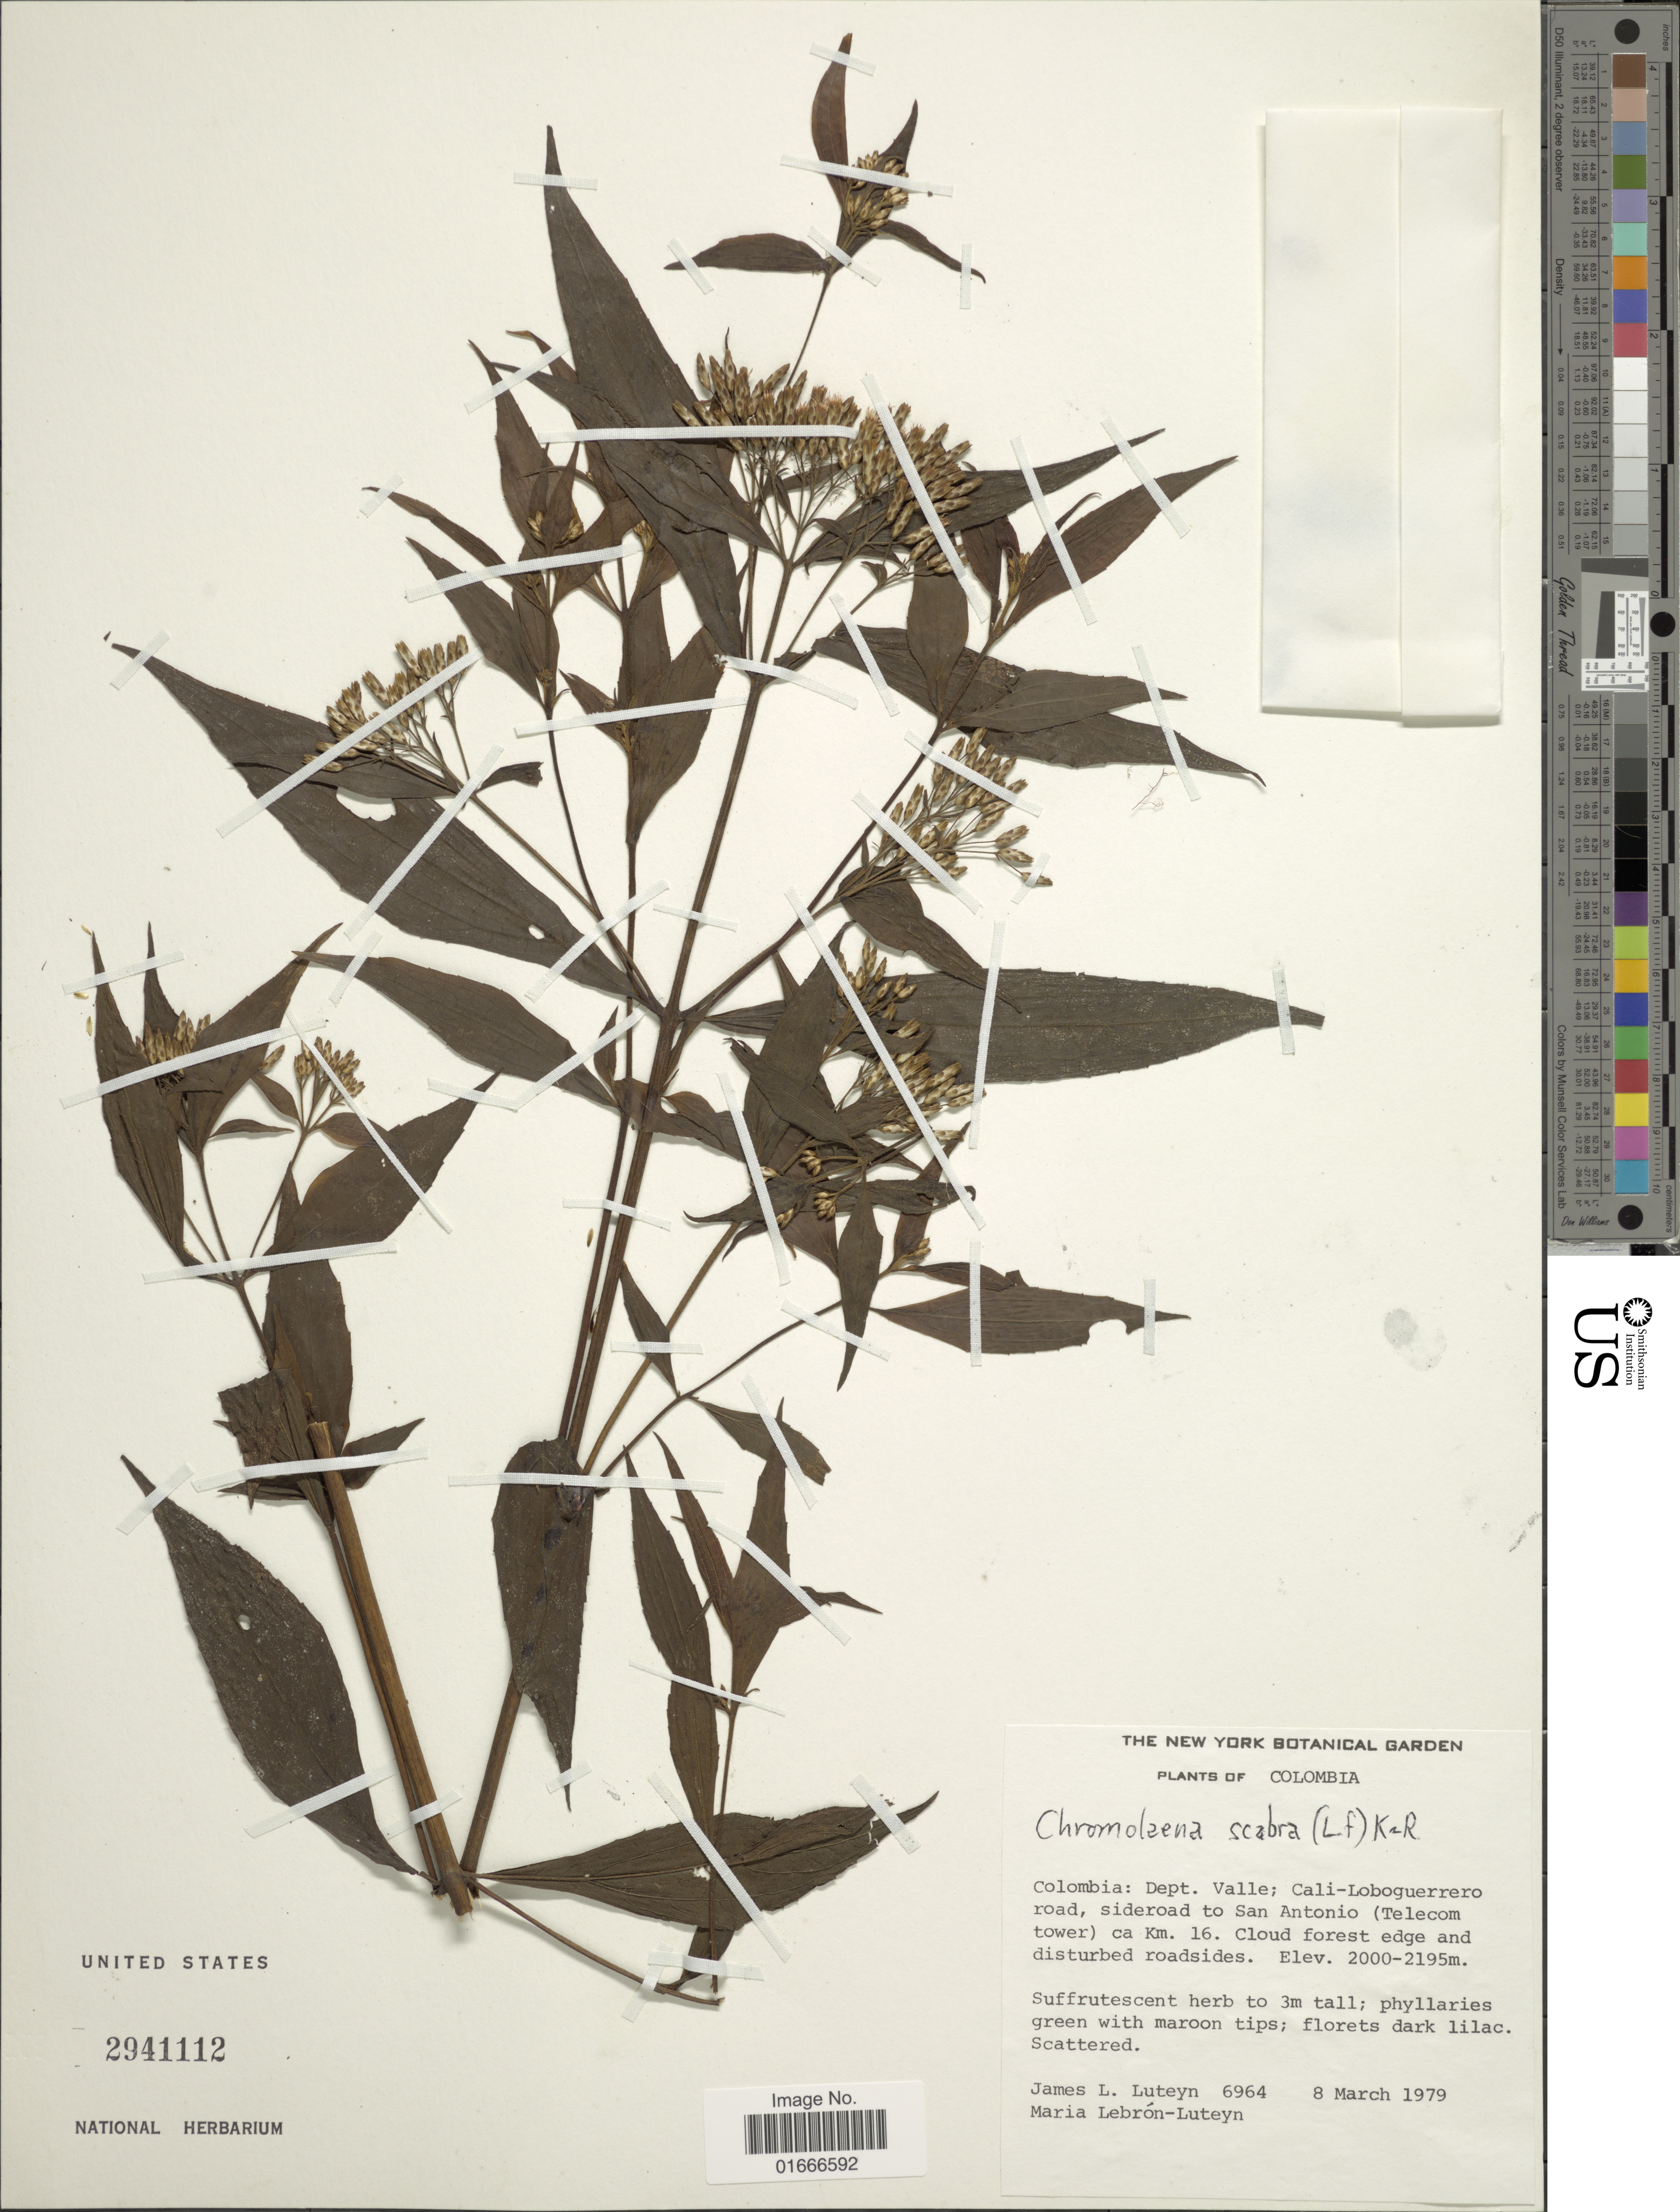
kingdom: Plantae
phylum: Tracheophyta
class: Magnoliopsida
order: Asterales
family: Asteraceae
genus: Chromolaena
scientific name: Chromolaena leptocephala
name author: (DC.) R.M. King & H. Rob.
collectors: J. L. Luteyn & M. L. Lebrón-Luteyn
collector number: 6964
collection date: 1979-03-08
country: Colombia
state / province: Valle del Cauca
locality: Dept. Valle, Cali-Loboguerrero road, sideroad to San Antonio (Telecom Tower) ca km 16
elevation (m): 2000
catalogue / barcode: US 2941112